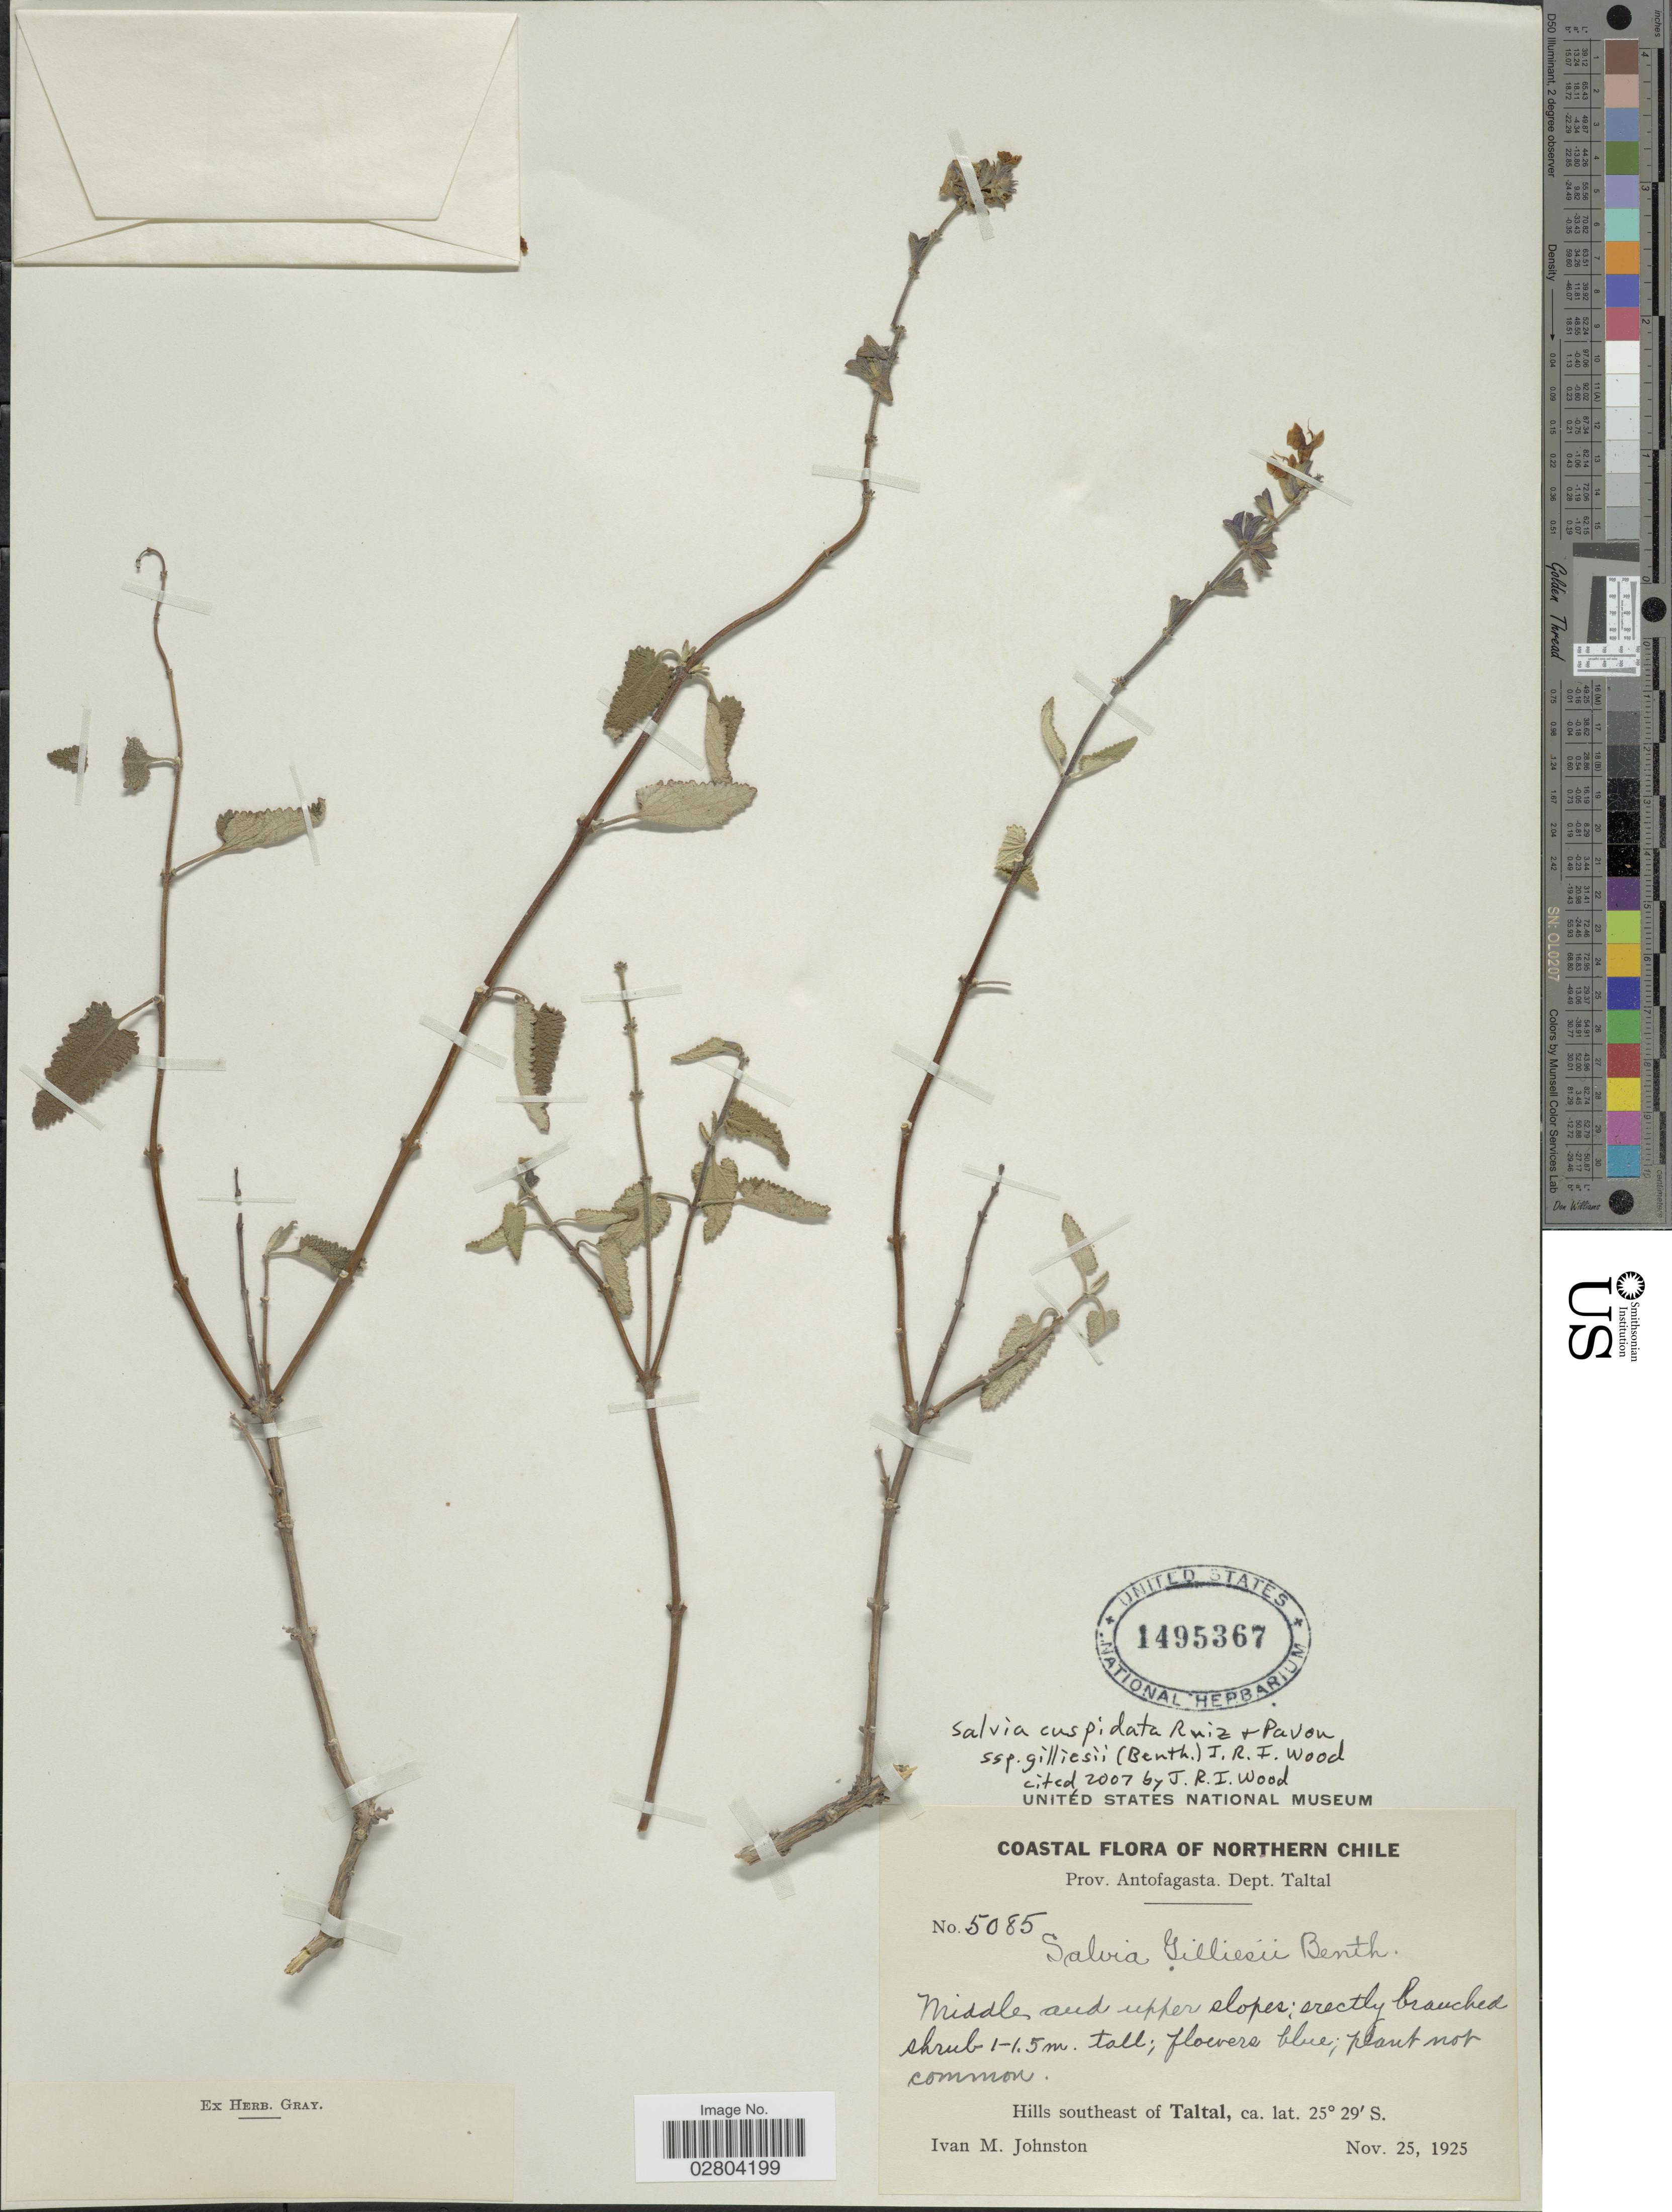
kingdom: Plantae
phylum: Tracheophyta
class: Magnoliopsida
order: Lamiales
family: Lamiaceae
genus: Salvia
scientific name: Salvia cuspidata subsp. gilliesii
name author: (Benth.) J.R.I. Wood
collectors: I.M. Johnston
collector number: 5085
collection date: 1925-11-25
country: Chile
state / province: Antofagasta (II)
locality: Coastal. Northern Chile. Dept. Taltal. Middle and upper slopes. Hills southeast of Taltal.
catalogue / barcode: US 1495367